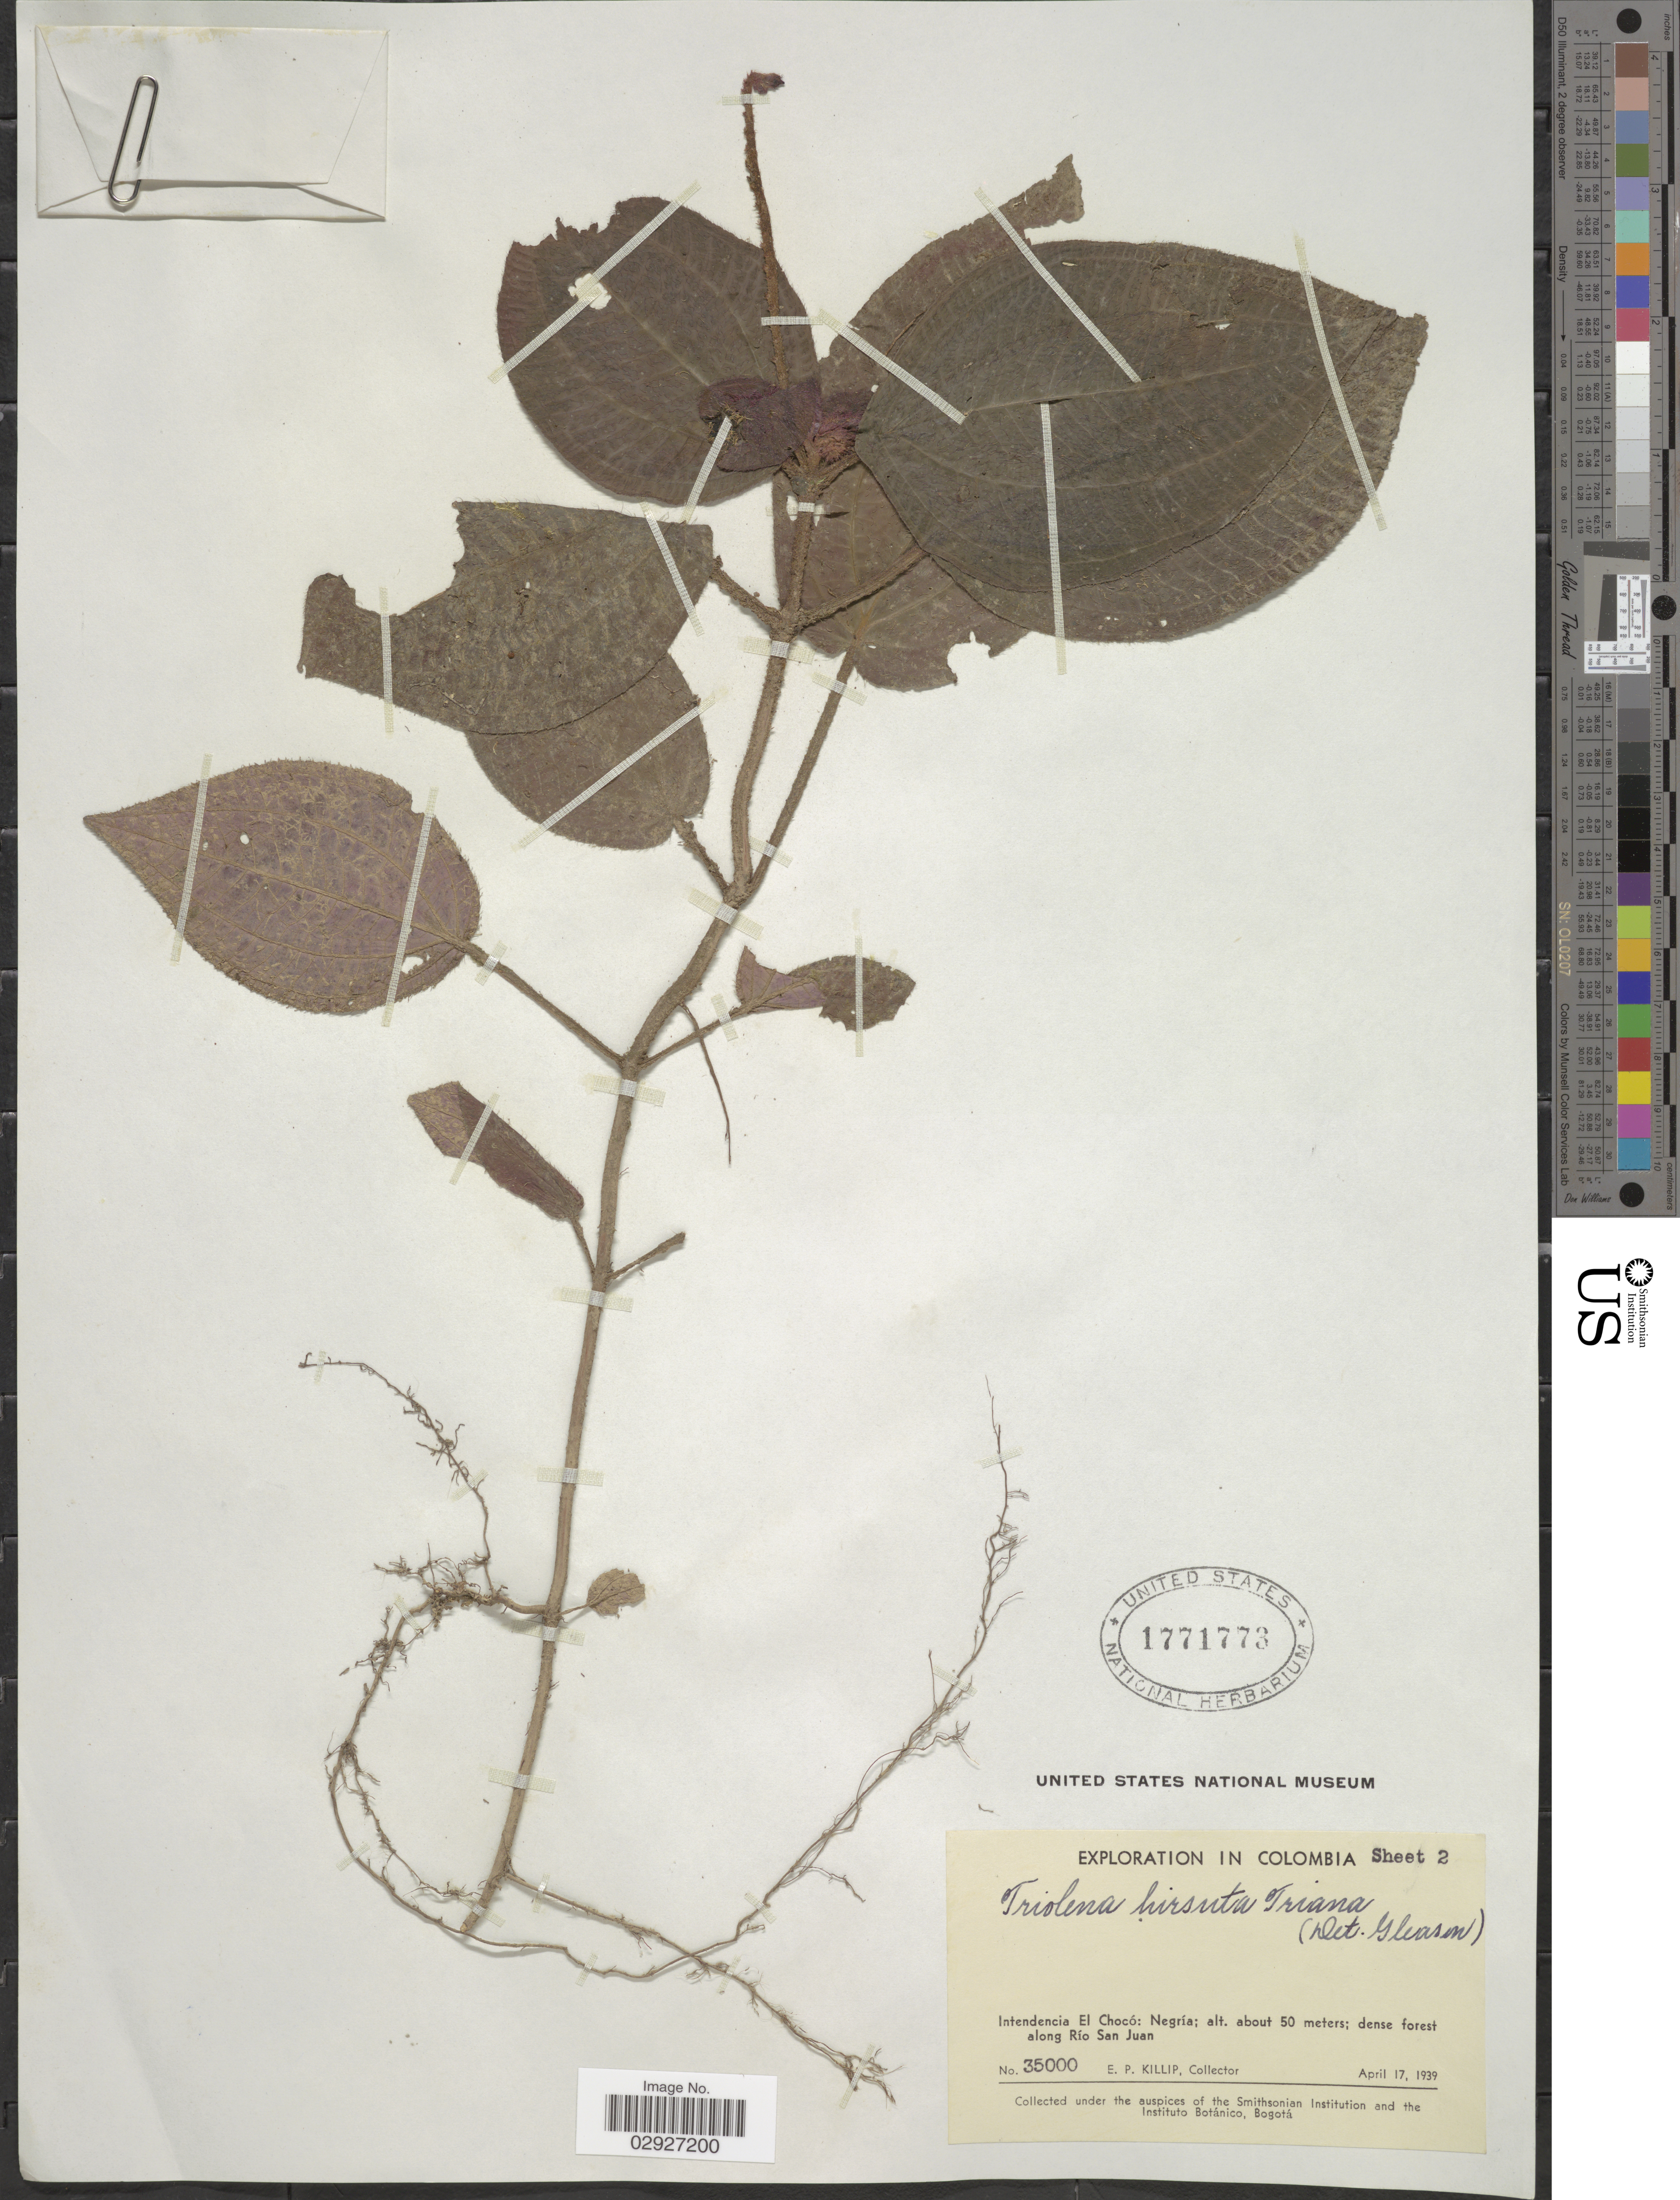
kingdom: Plantae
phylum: Tracheophyta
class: Magnoliopsida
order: Myrtales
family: Melastomataceae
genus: Triolena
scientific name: Triolena hirsuta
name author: (Benth.) Triana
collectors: E. P. Killip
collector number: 35000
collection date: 1939-04-17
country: Colombia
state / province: Chocó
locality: Intendencia El Chocó, Negría, dense forest along Río San Juan.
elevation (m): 50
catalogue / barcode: US 1771773